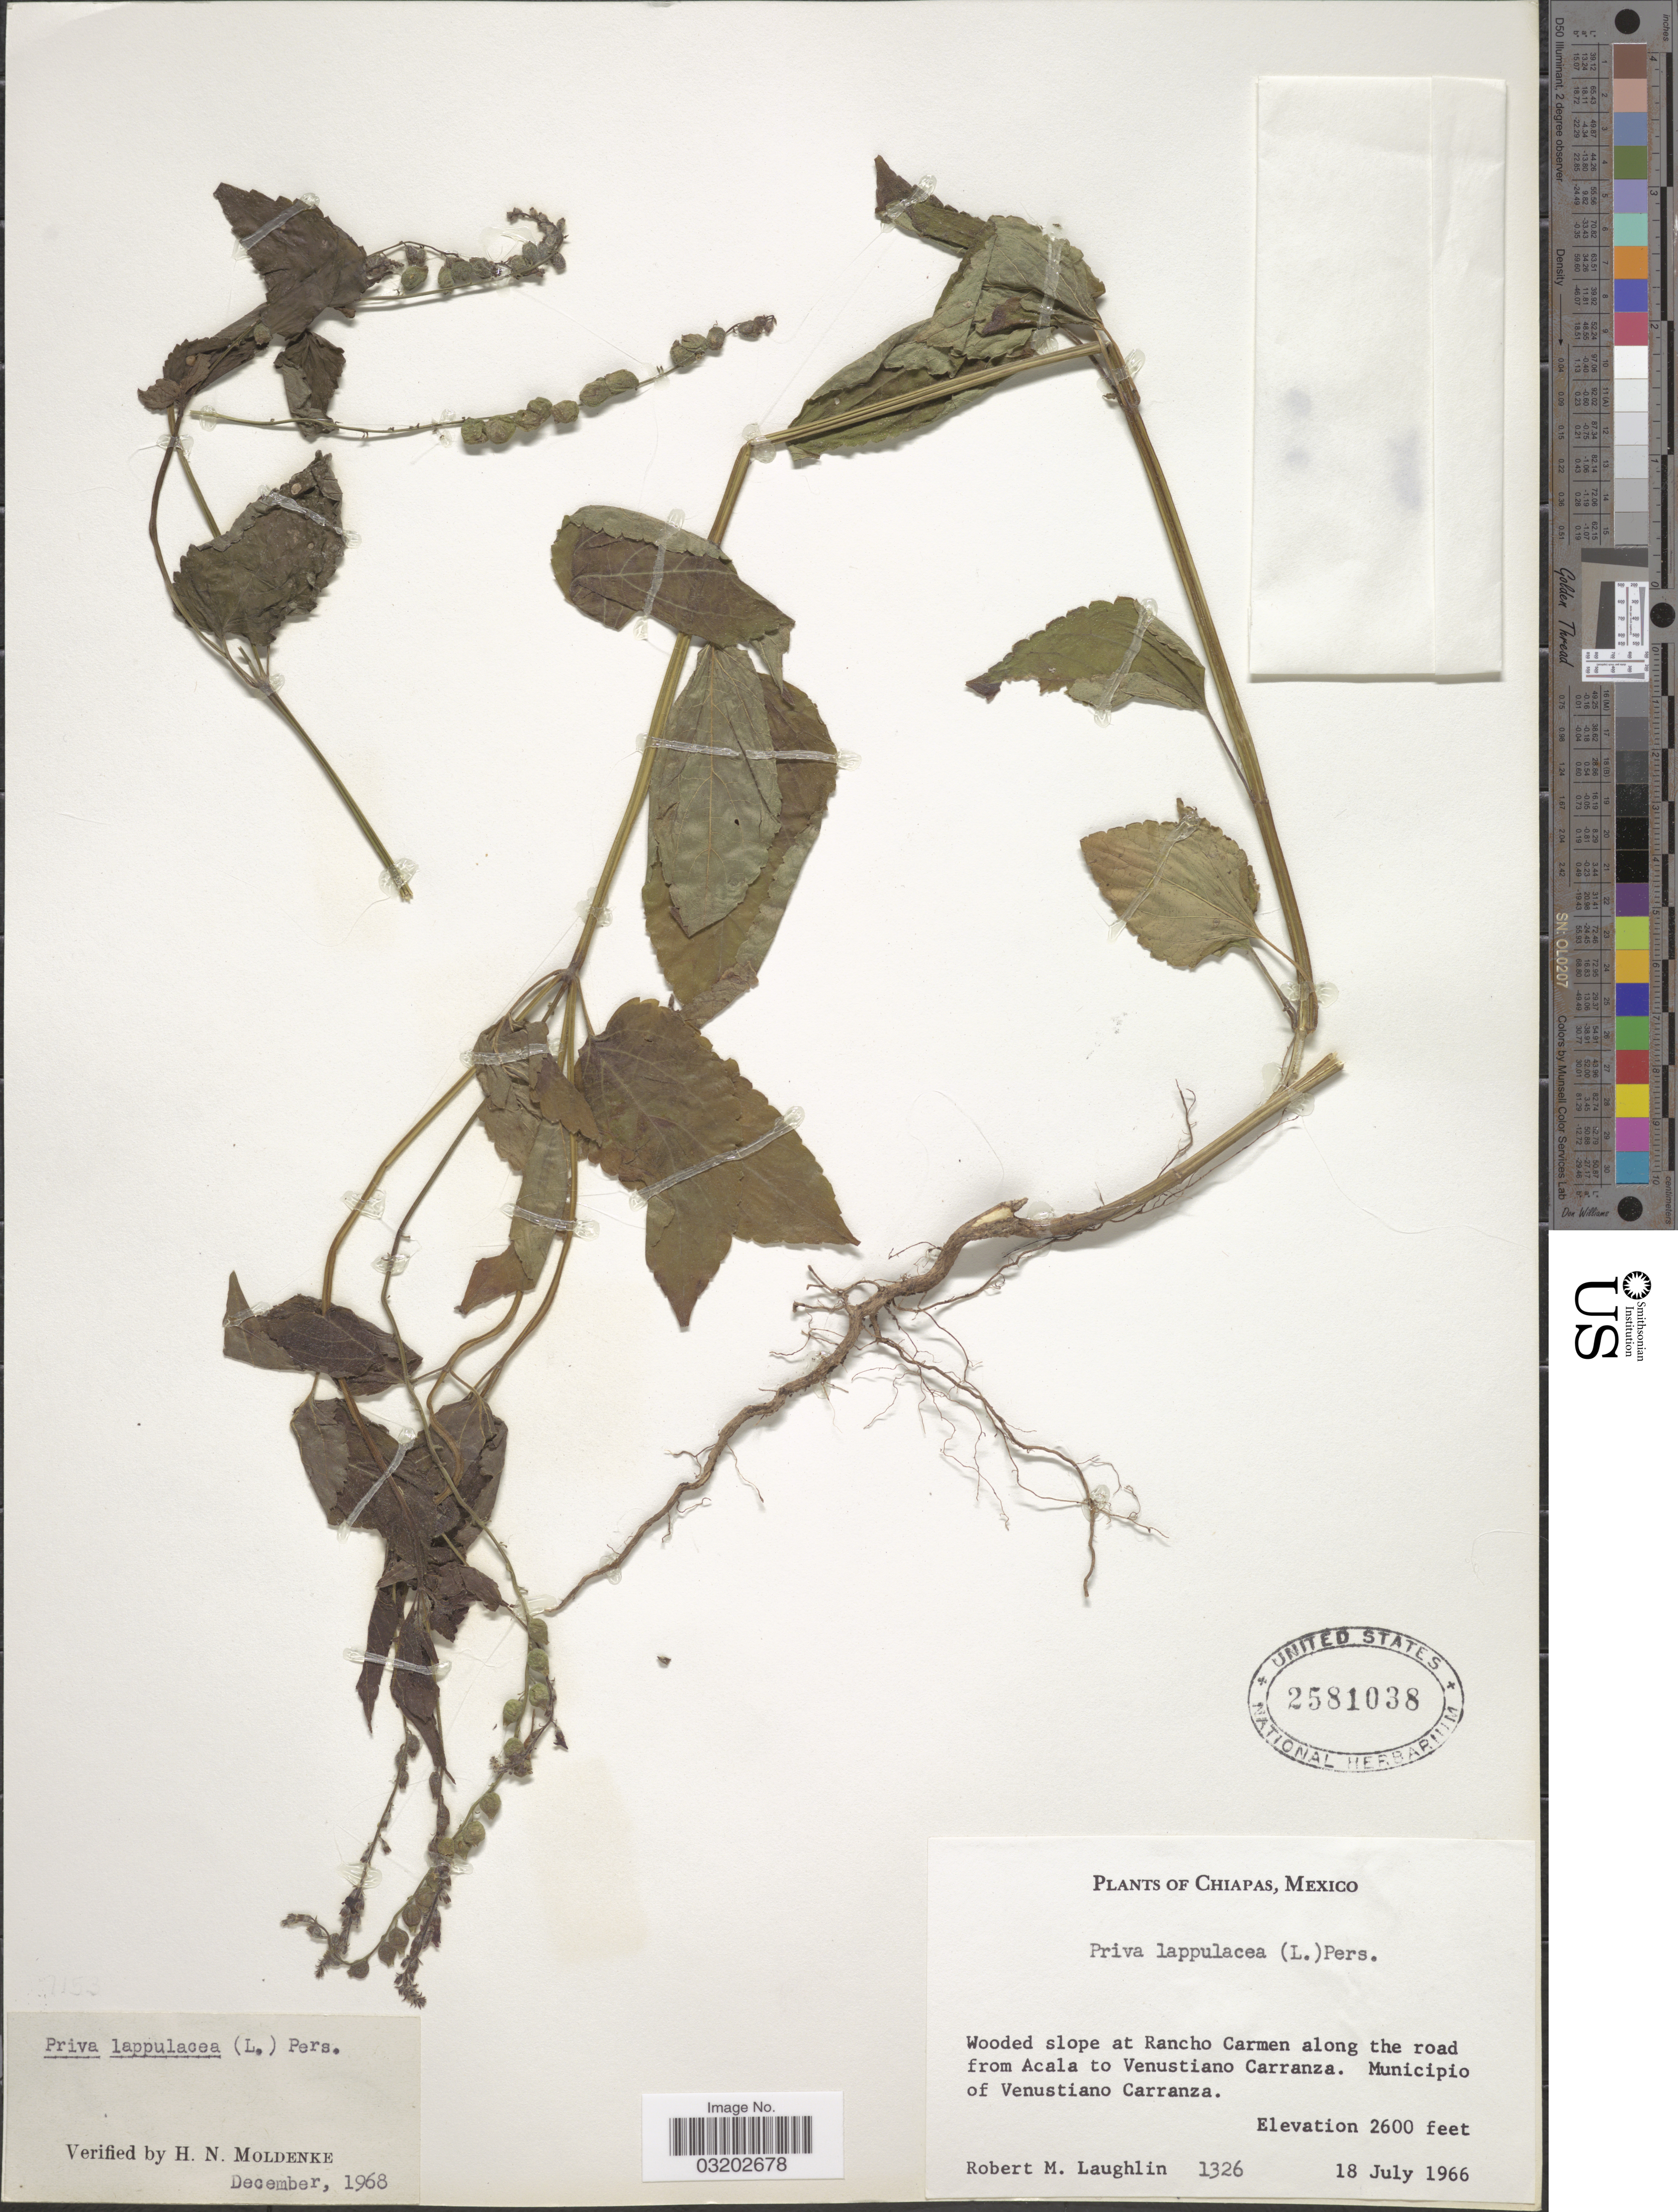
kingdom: Plantae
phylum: Tracheophyta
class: Magnoliopsida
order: Lamiales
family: Verbenaceae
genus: Priva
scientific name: Priva lappulacea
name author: (L.) Pers.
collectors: R. M. Laughlin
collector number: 1326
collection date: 1966-07-18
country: Mexico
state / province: Chiapas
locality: Wooded slope at Rancho Carmen along the road from Acala to Venustiano Carranza. Municipio of Venustiano Carranza.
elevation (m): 792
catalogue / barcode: US 2581038